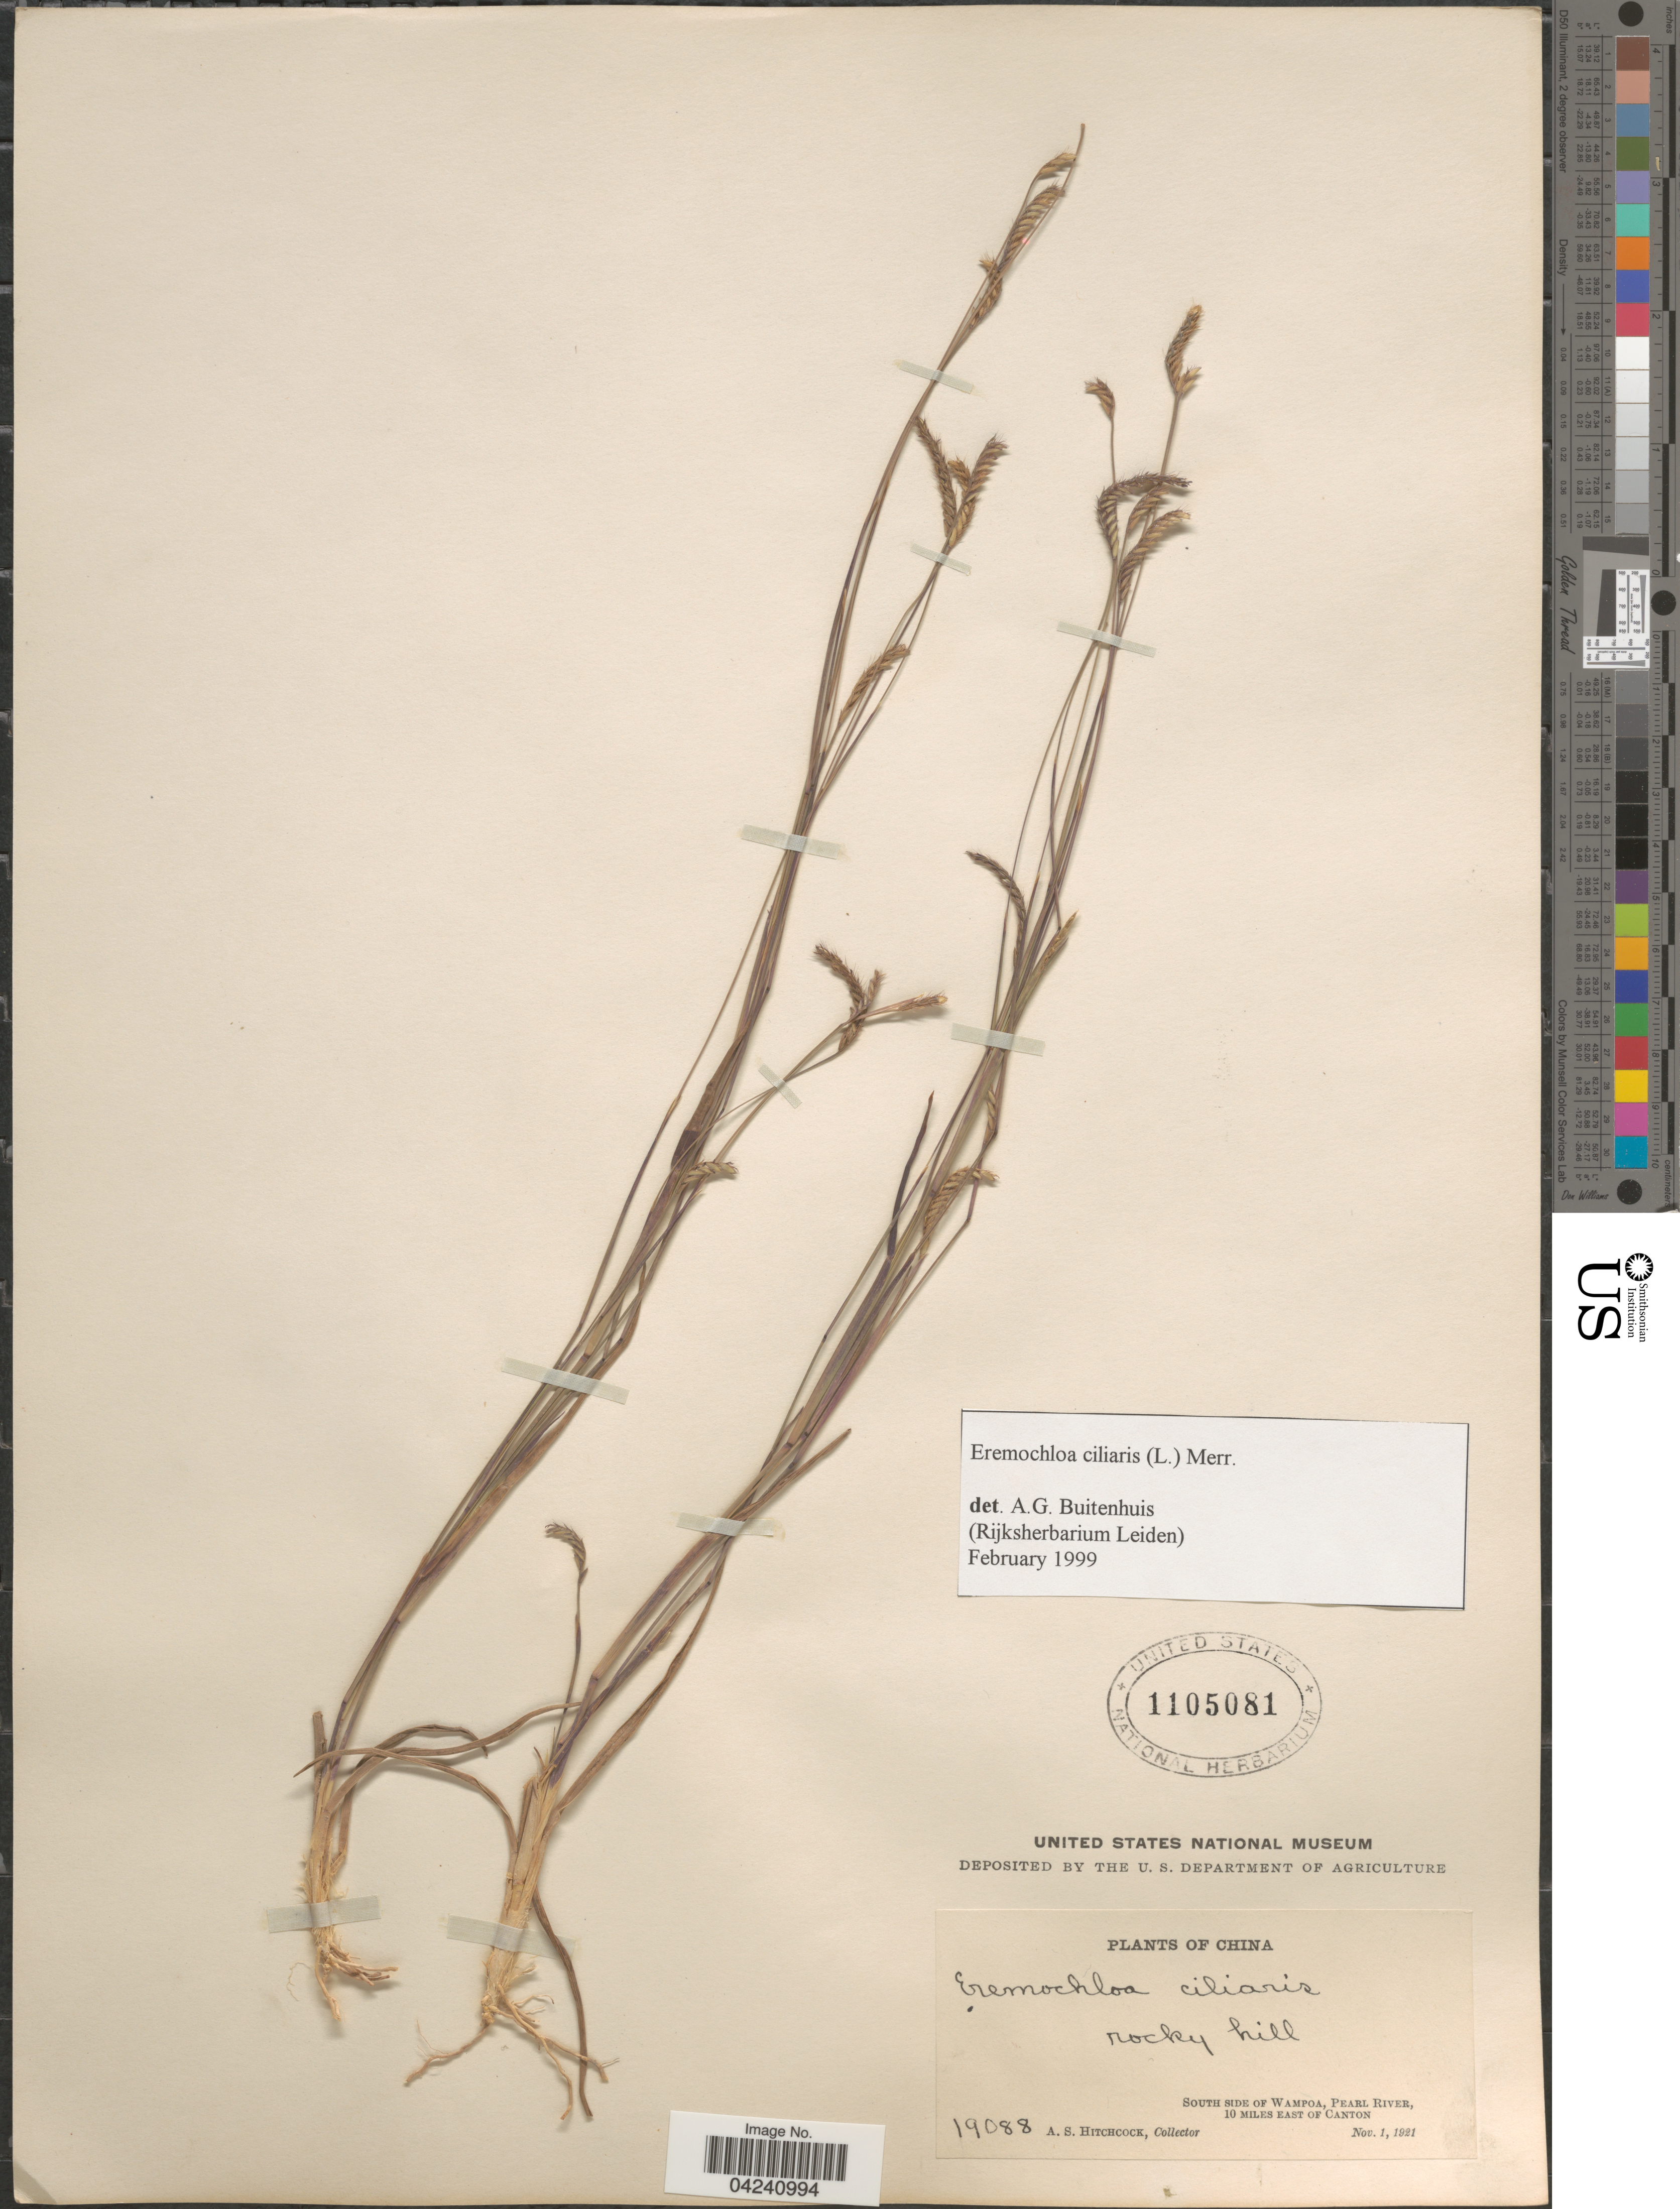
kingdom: Plantae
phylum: Tracheophyta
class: Liliopsida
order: Poales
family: Poaceae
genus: Eremochloa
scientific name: Eremochloa ciliaris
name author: (L.) Merr.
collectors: A. S. Hitchcock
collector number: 19088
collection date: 1921-11-01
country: China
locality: South side of Wampoa, Pearl River, 10 miles east of Canton.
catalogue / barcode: US 1105081